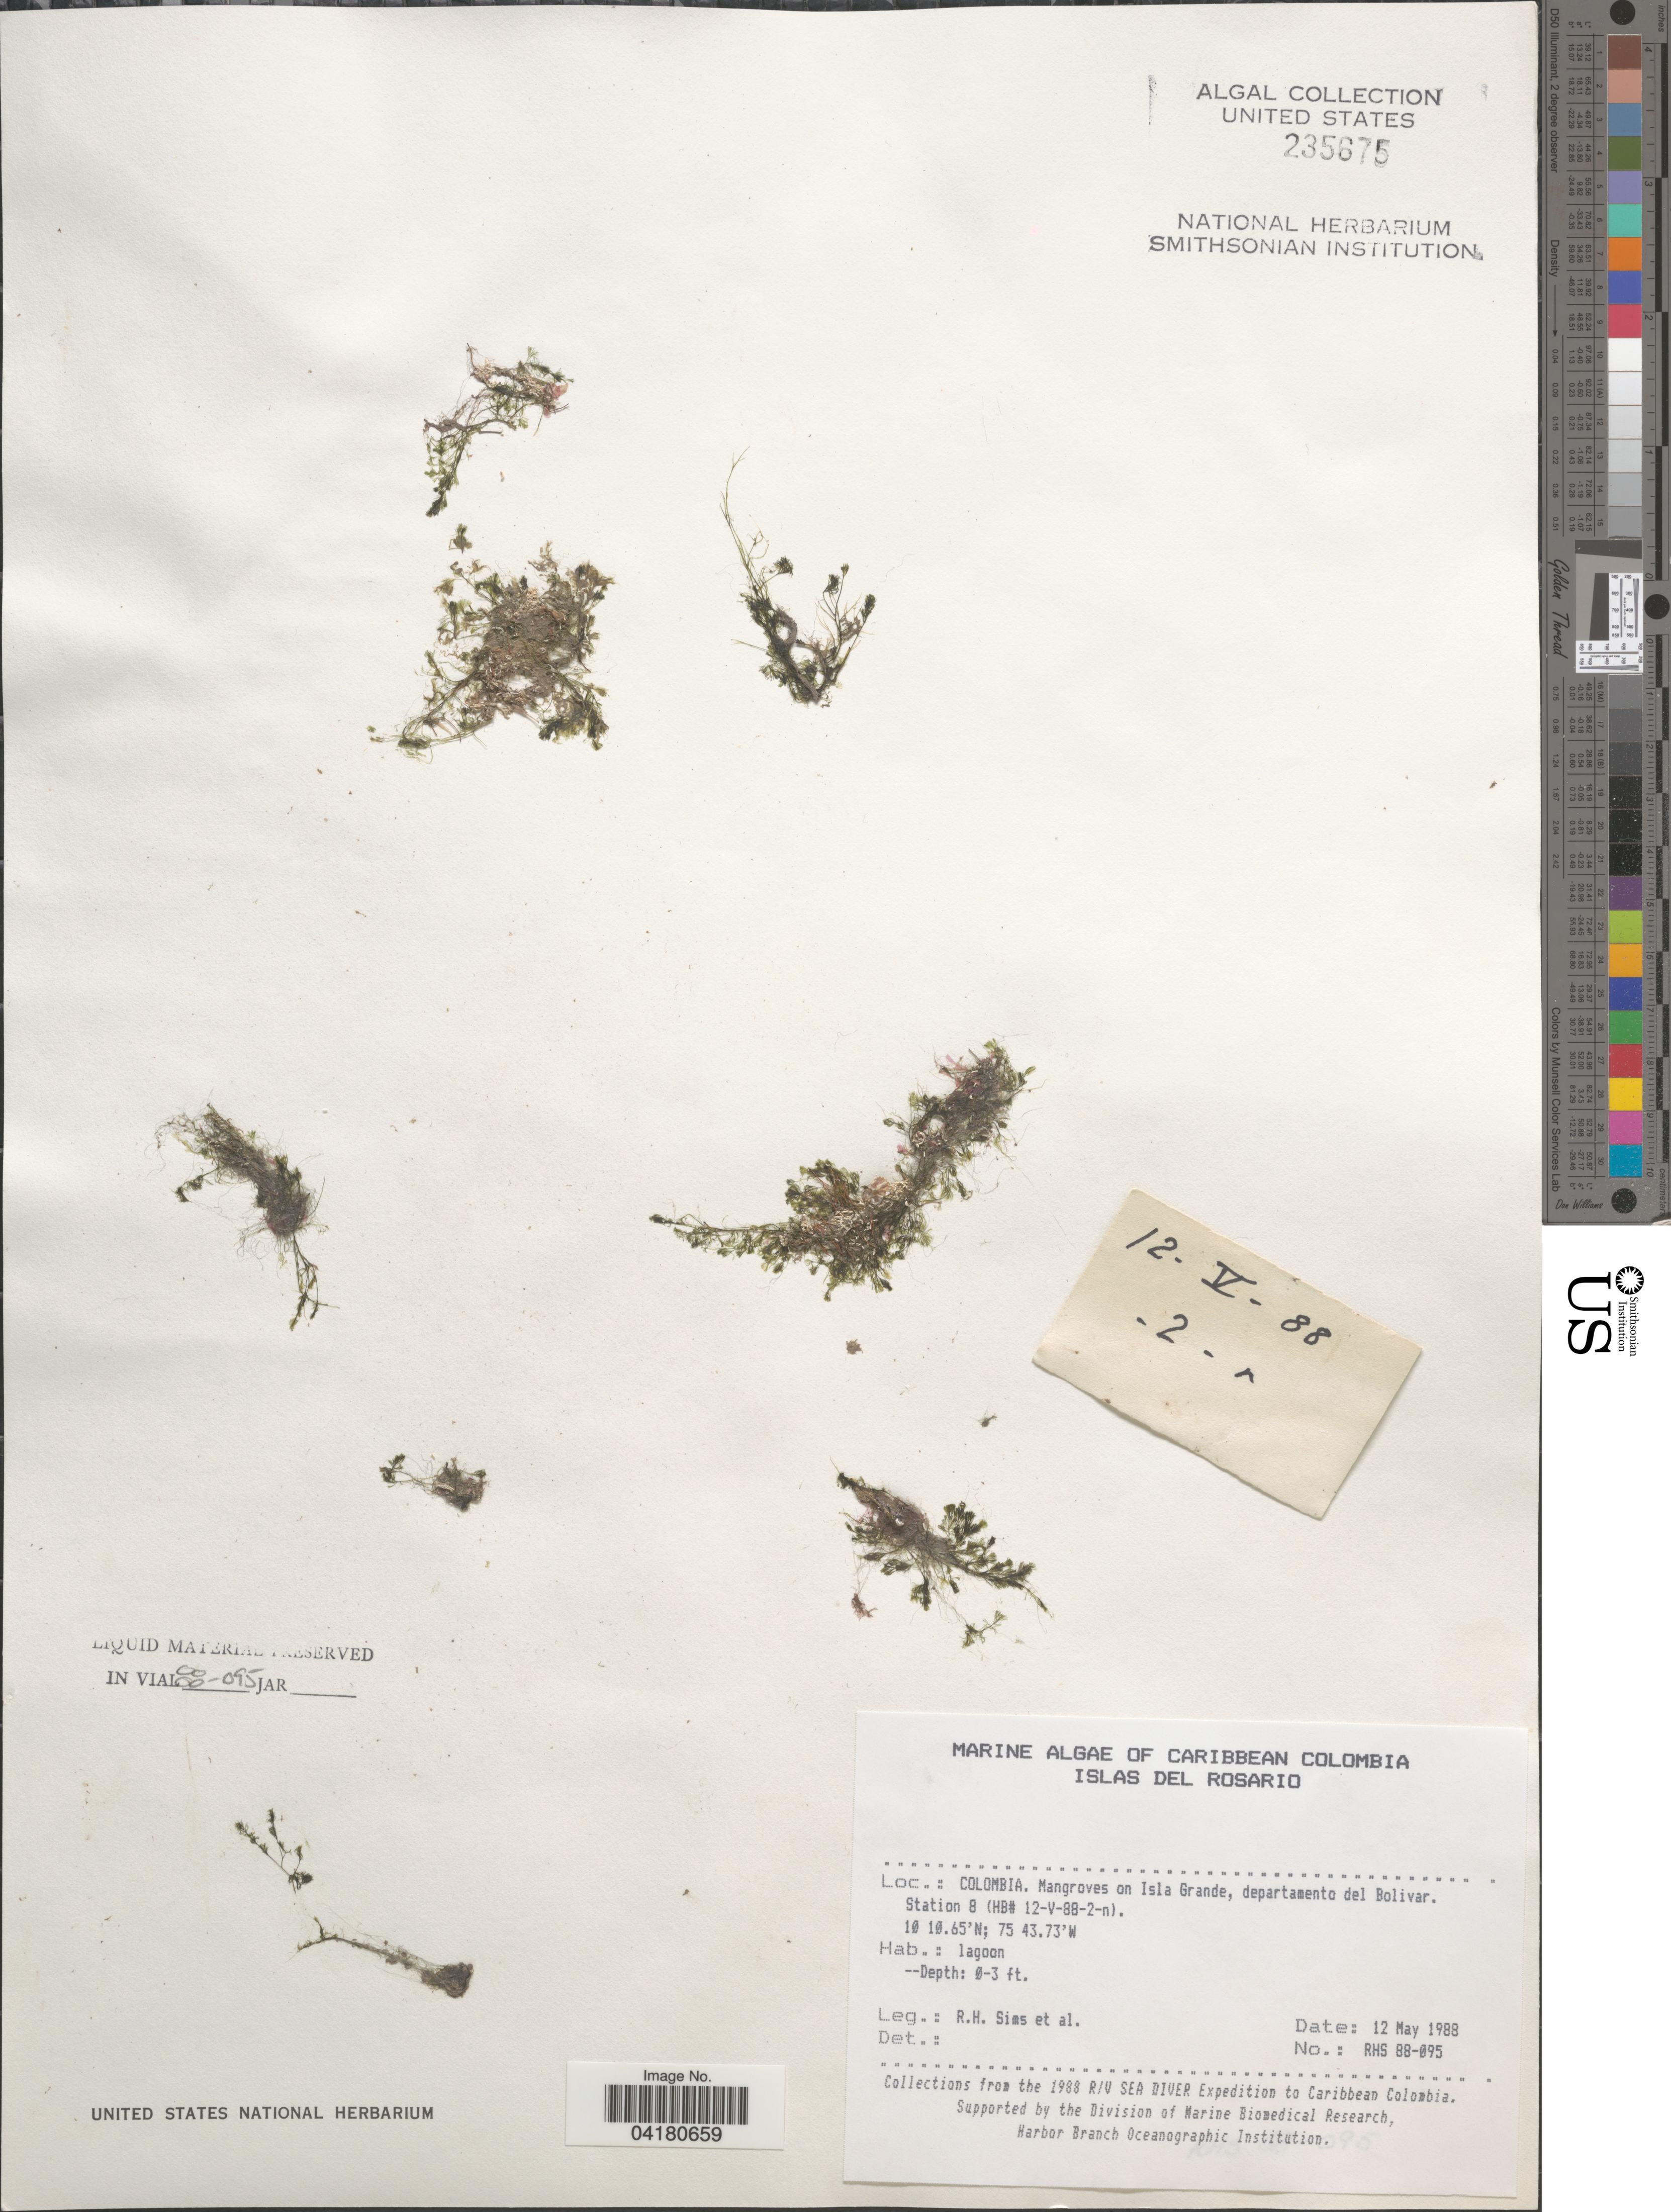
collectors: R. H. Sims & et al.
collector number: RHS88-095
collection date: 1988-05-12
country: Colombia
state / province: Bolívar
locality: Caribbean Colombia. Mangroves on Isla Grande, departamento del Bolivar. Station 8 (HB# 12-V-88-2-n). The 1988 R/V Sea Diver Expedition to Caribbean Colombia.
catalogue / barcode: US 235675